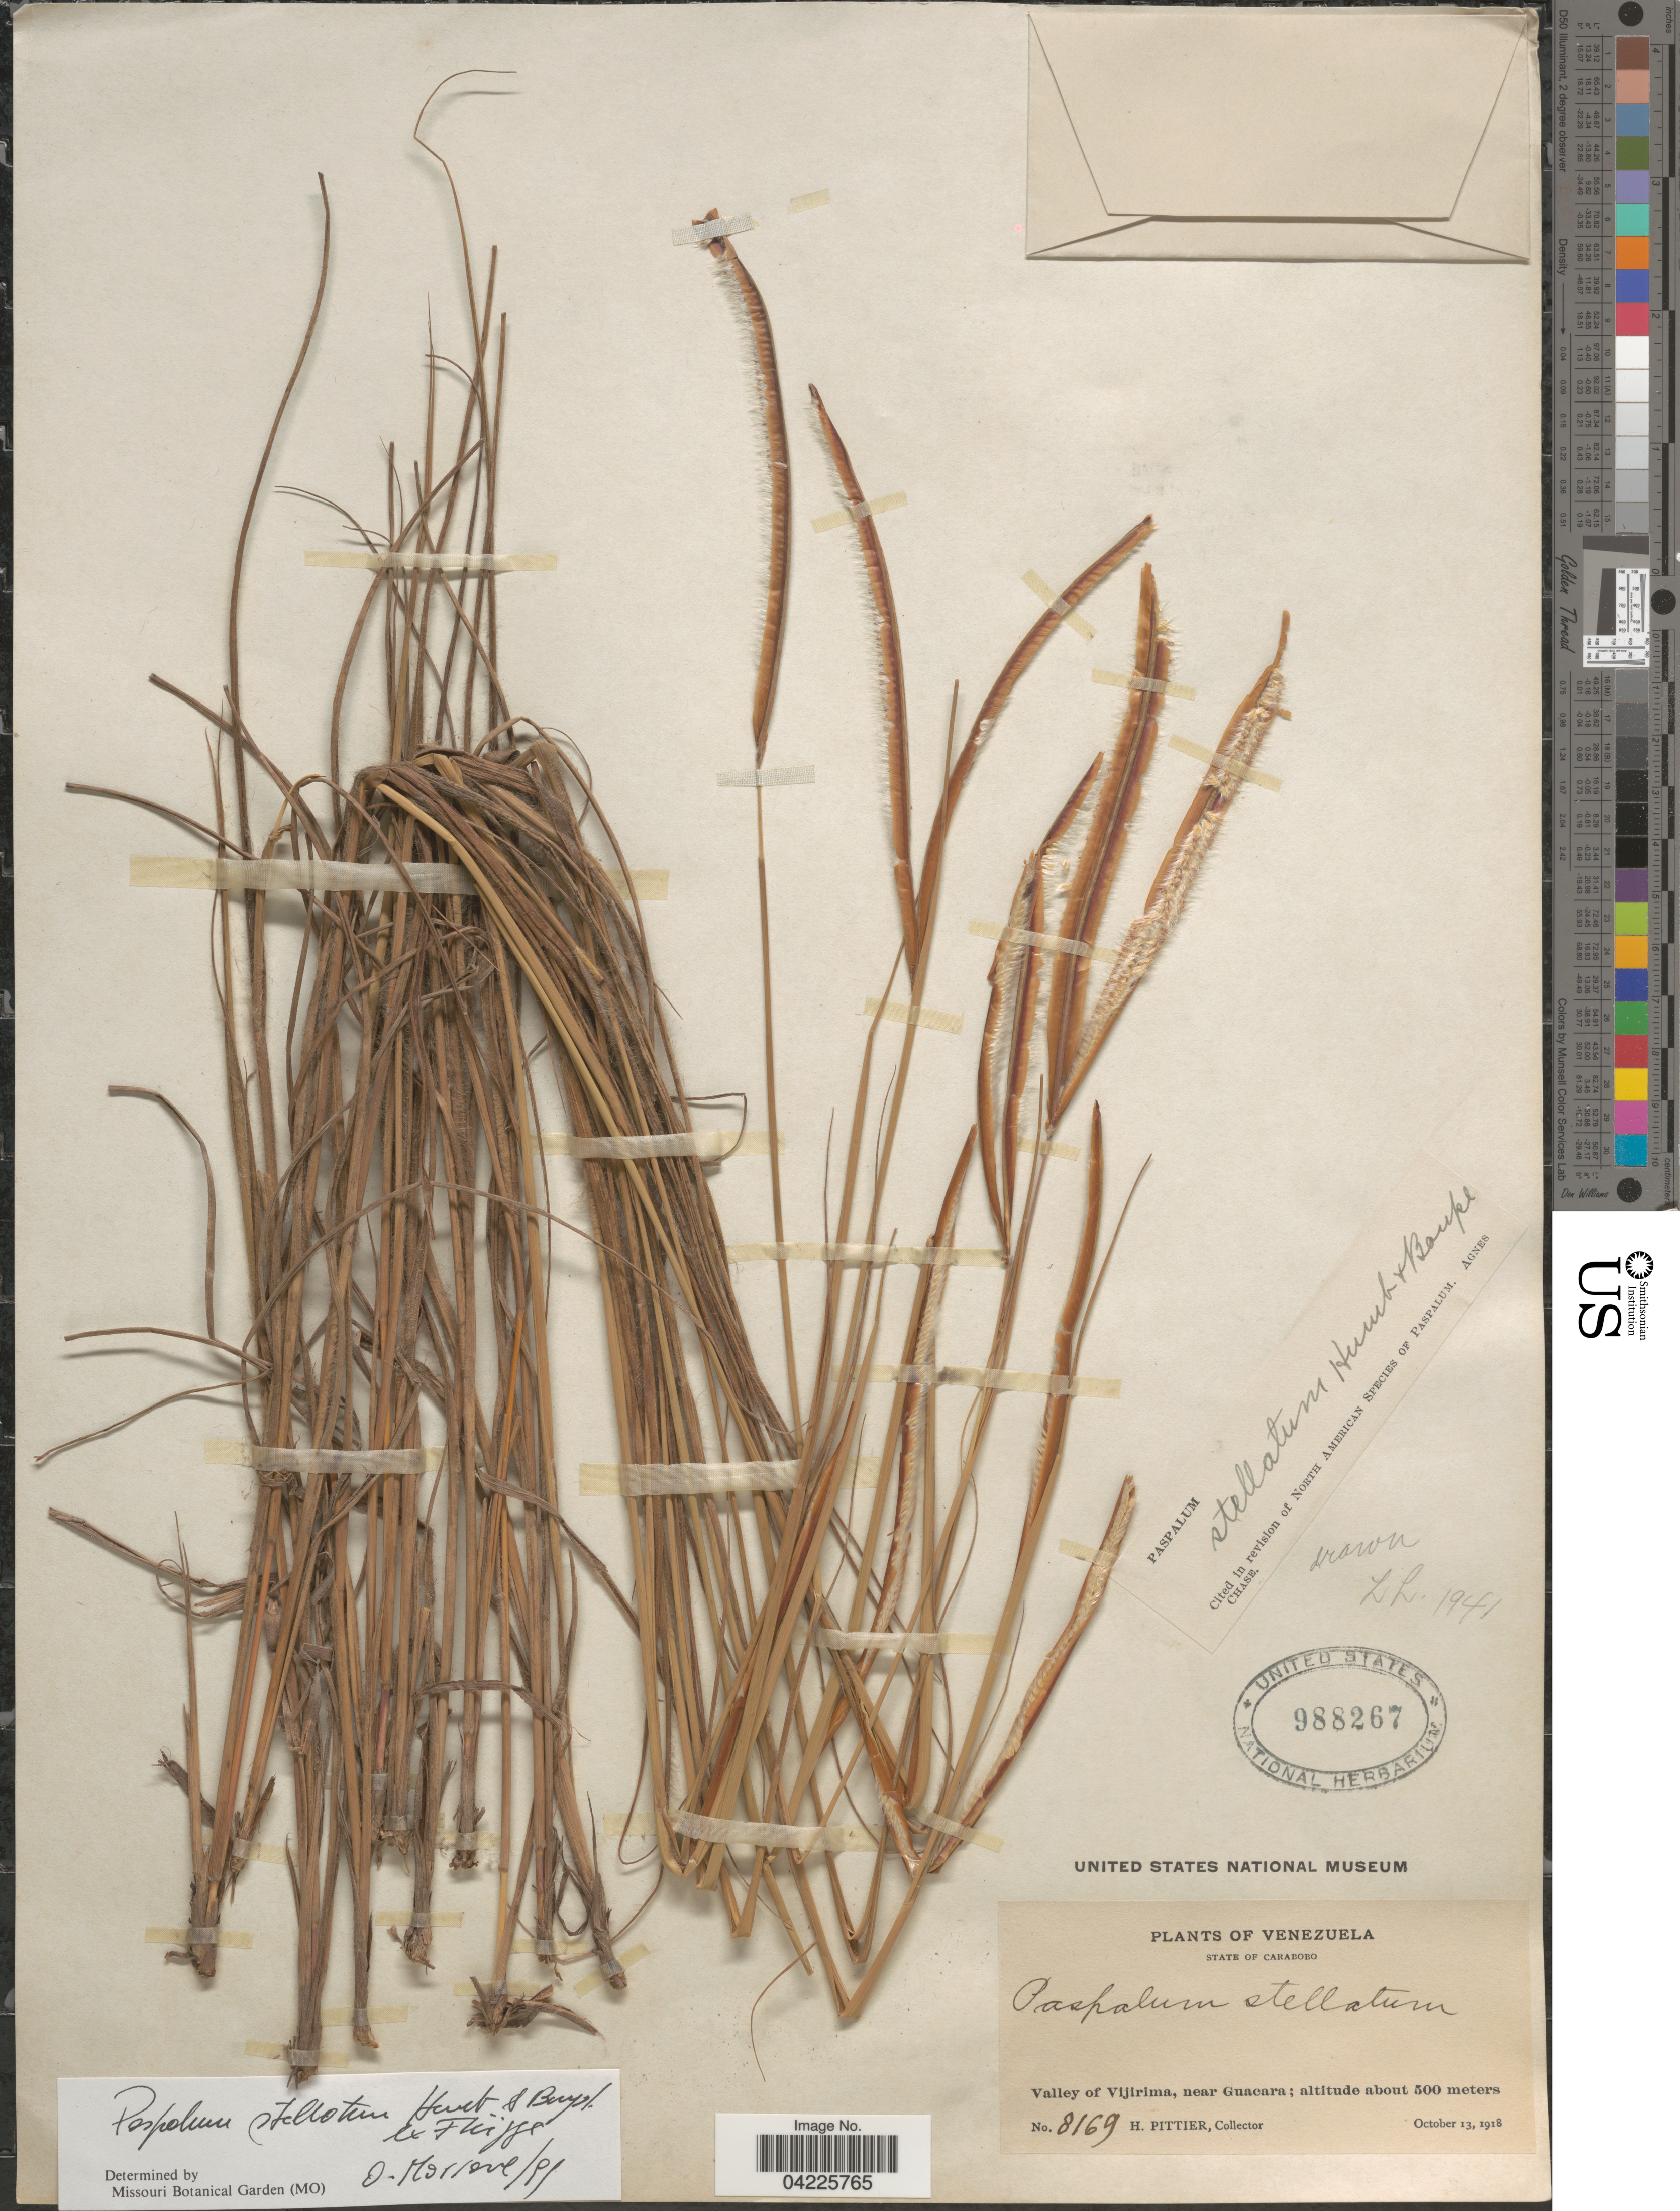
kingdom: Plantae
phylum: Tracheophyta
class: Liliopsida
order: Poales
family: Poaceae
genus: Paspalum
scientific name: Paspalum stellatum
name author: Humb. & Bonpl. ex Flüggé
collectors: H. F. Pittier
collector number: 8169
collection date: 1918-10-13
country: Venezuela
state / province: Carabobo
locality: Valley of Vijirima, near Guacara.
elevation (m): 500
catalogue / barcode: US 988267